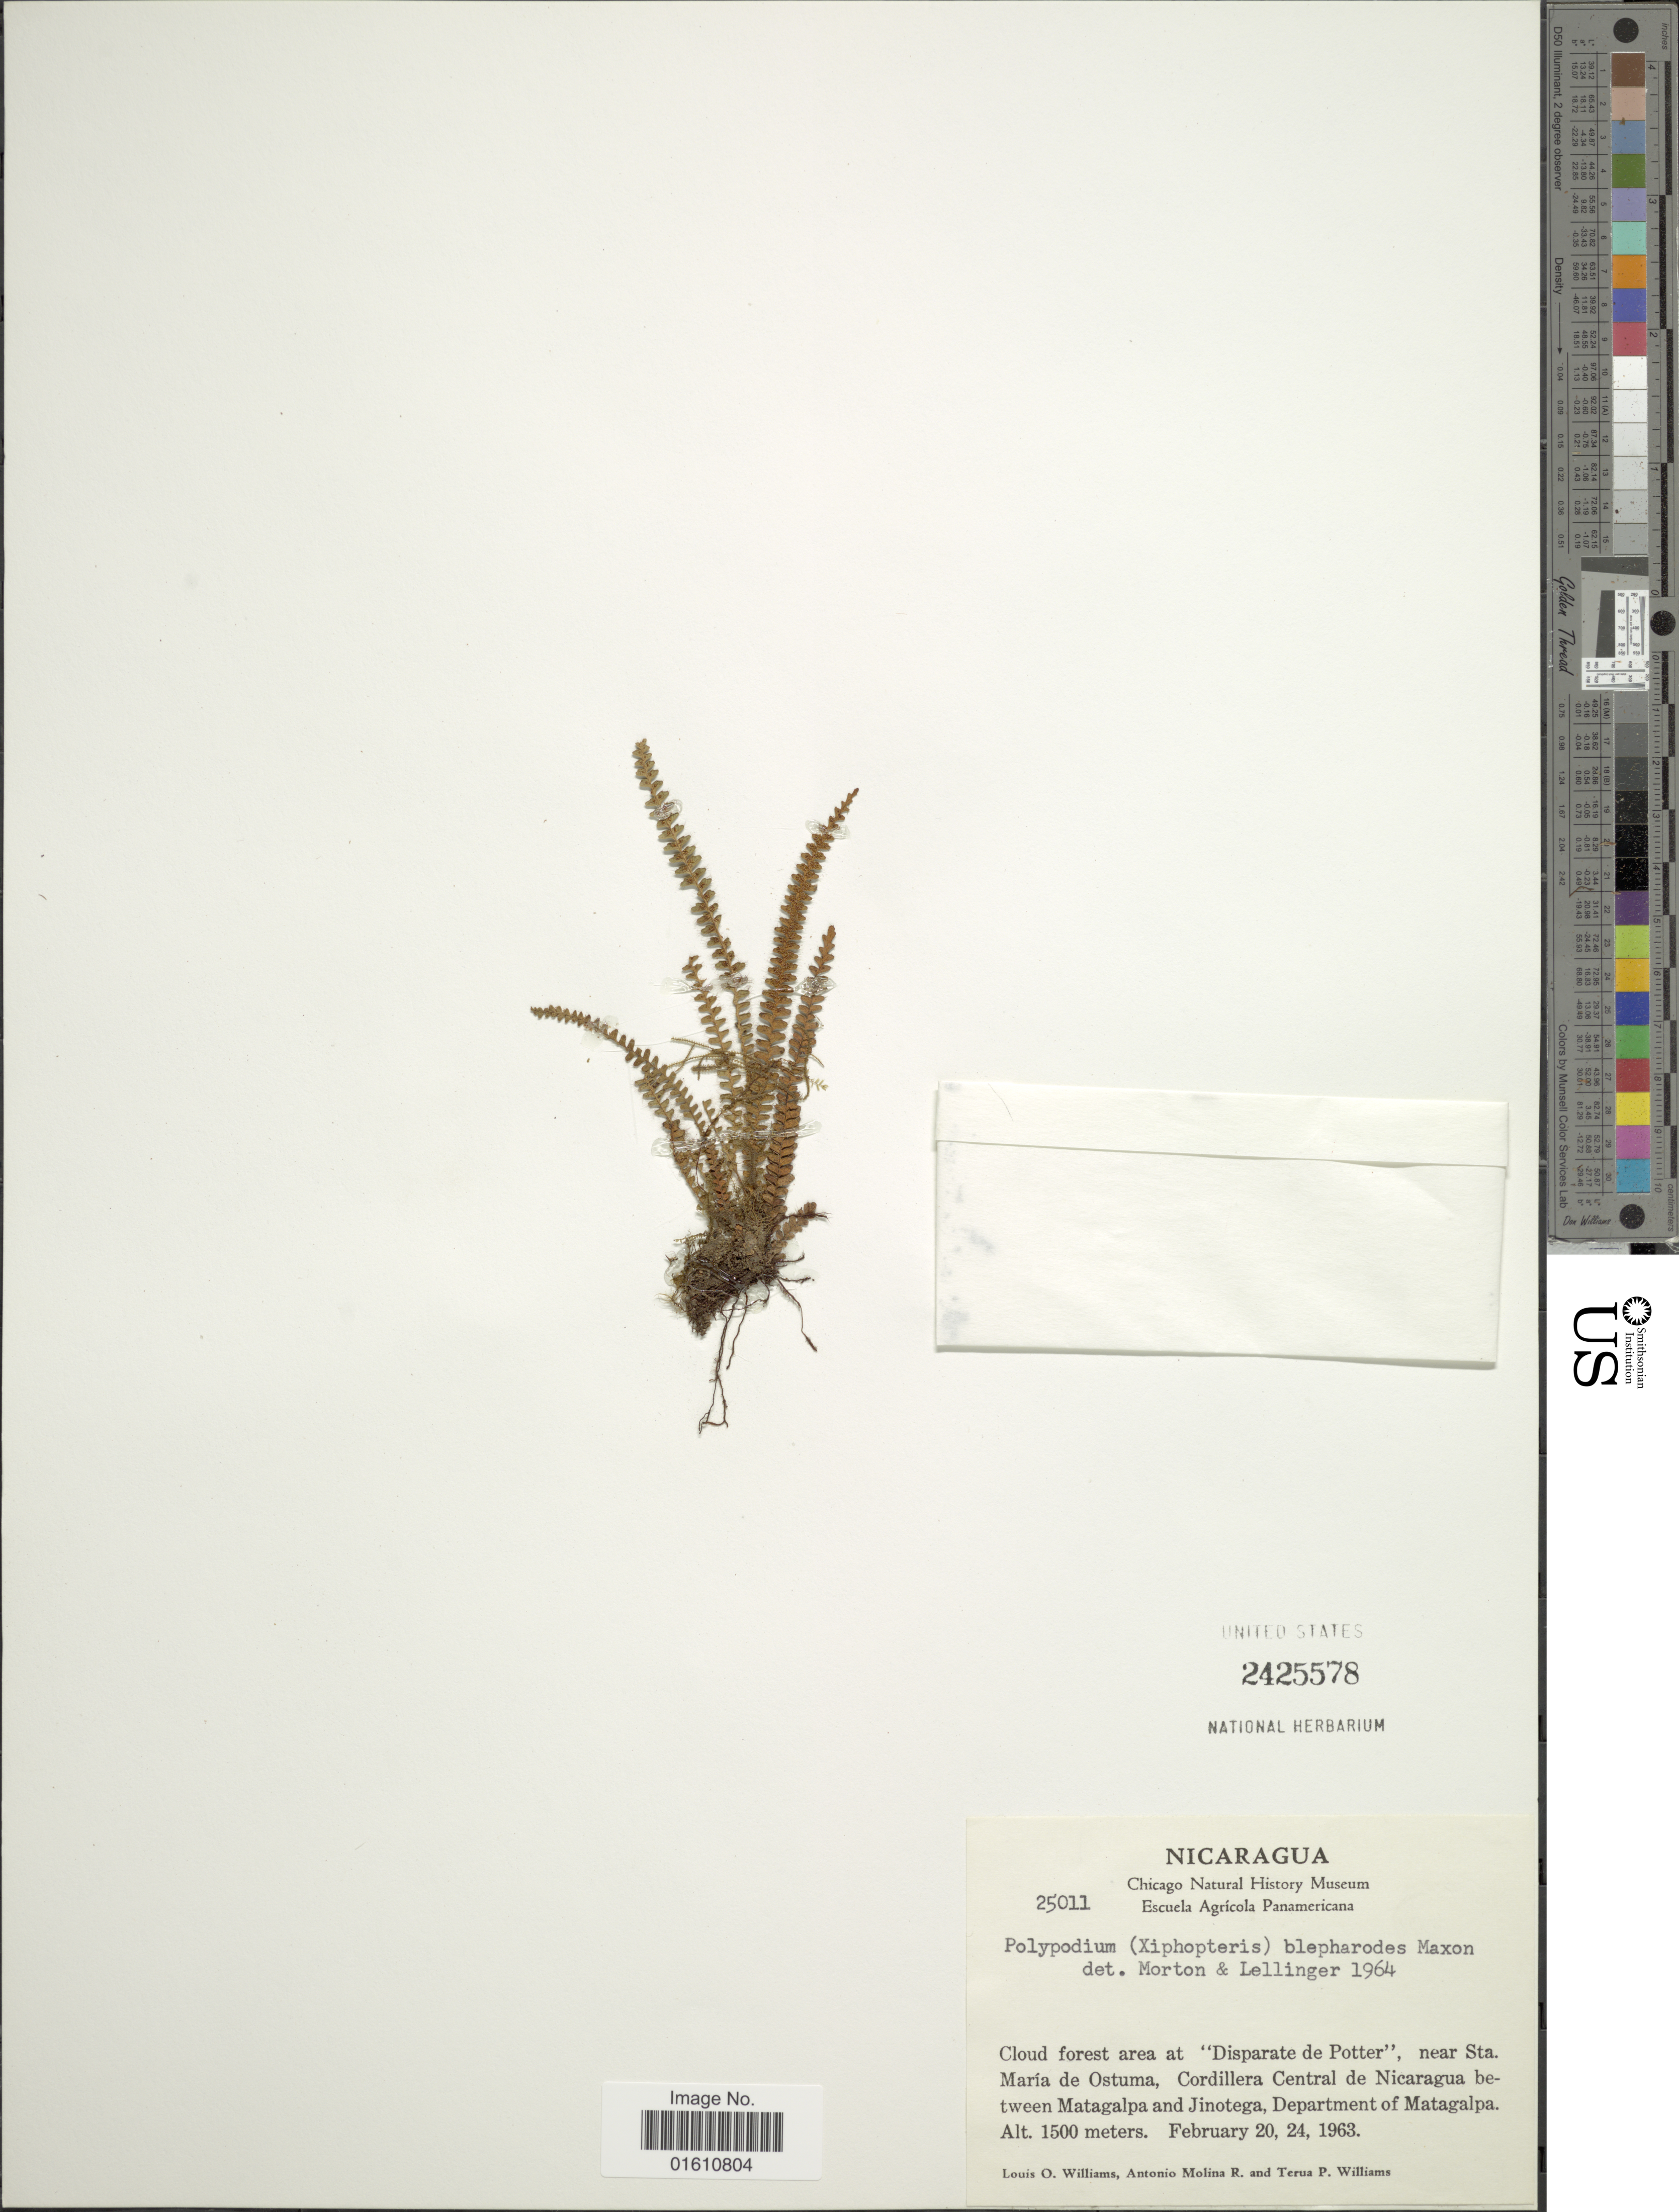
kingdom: Plantae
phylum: Tracheophyta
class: Polypodiopsida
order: Polypodiales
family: Polypodiaceae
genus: Moranopteris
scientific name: Moranopteris taenifolia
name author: (Jenman) R. Y. Hirai & J. Prado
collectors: L. O. Williams, A. Molina R. & T. P. Williams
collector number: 25011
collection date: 1963-02-20/1963-02-24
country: Nicaragua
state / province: Matagalpa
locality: Cloud forest are at "Disparate de Potter", near Sta. Maria de Ostuma, Cordillera Central de Nicaragua between Matagalpa and Jinotega, Department of Matagalpa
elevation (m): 1500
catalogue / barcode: US 2425578